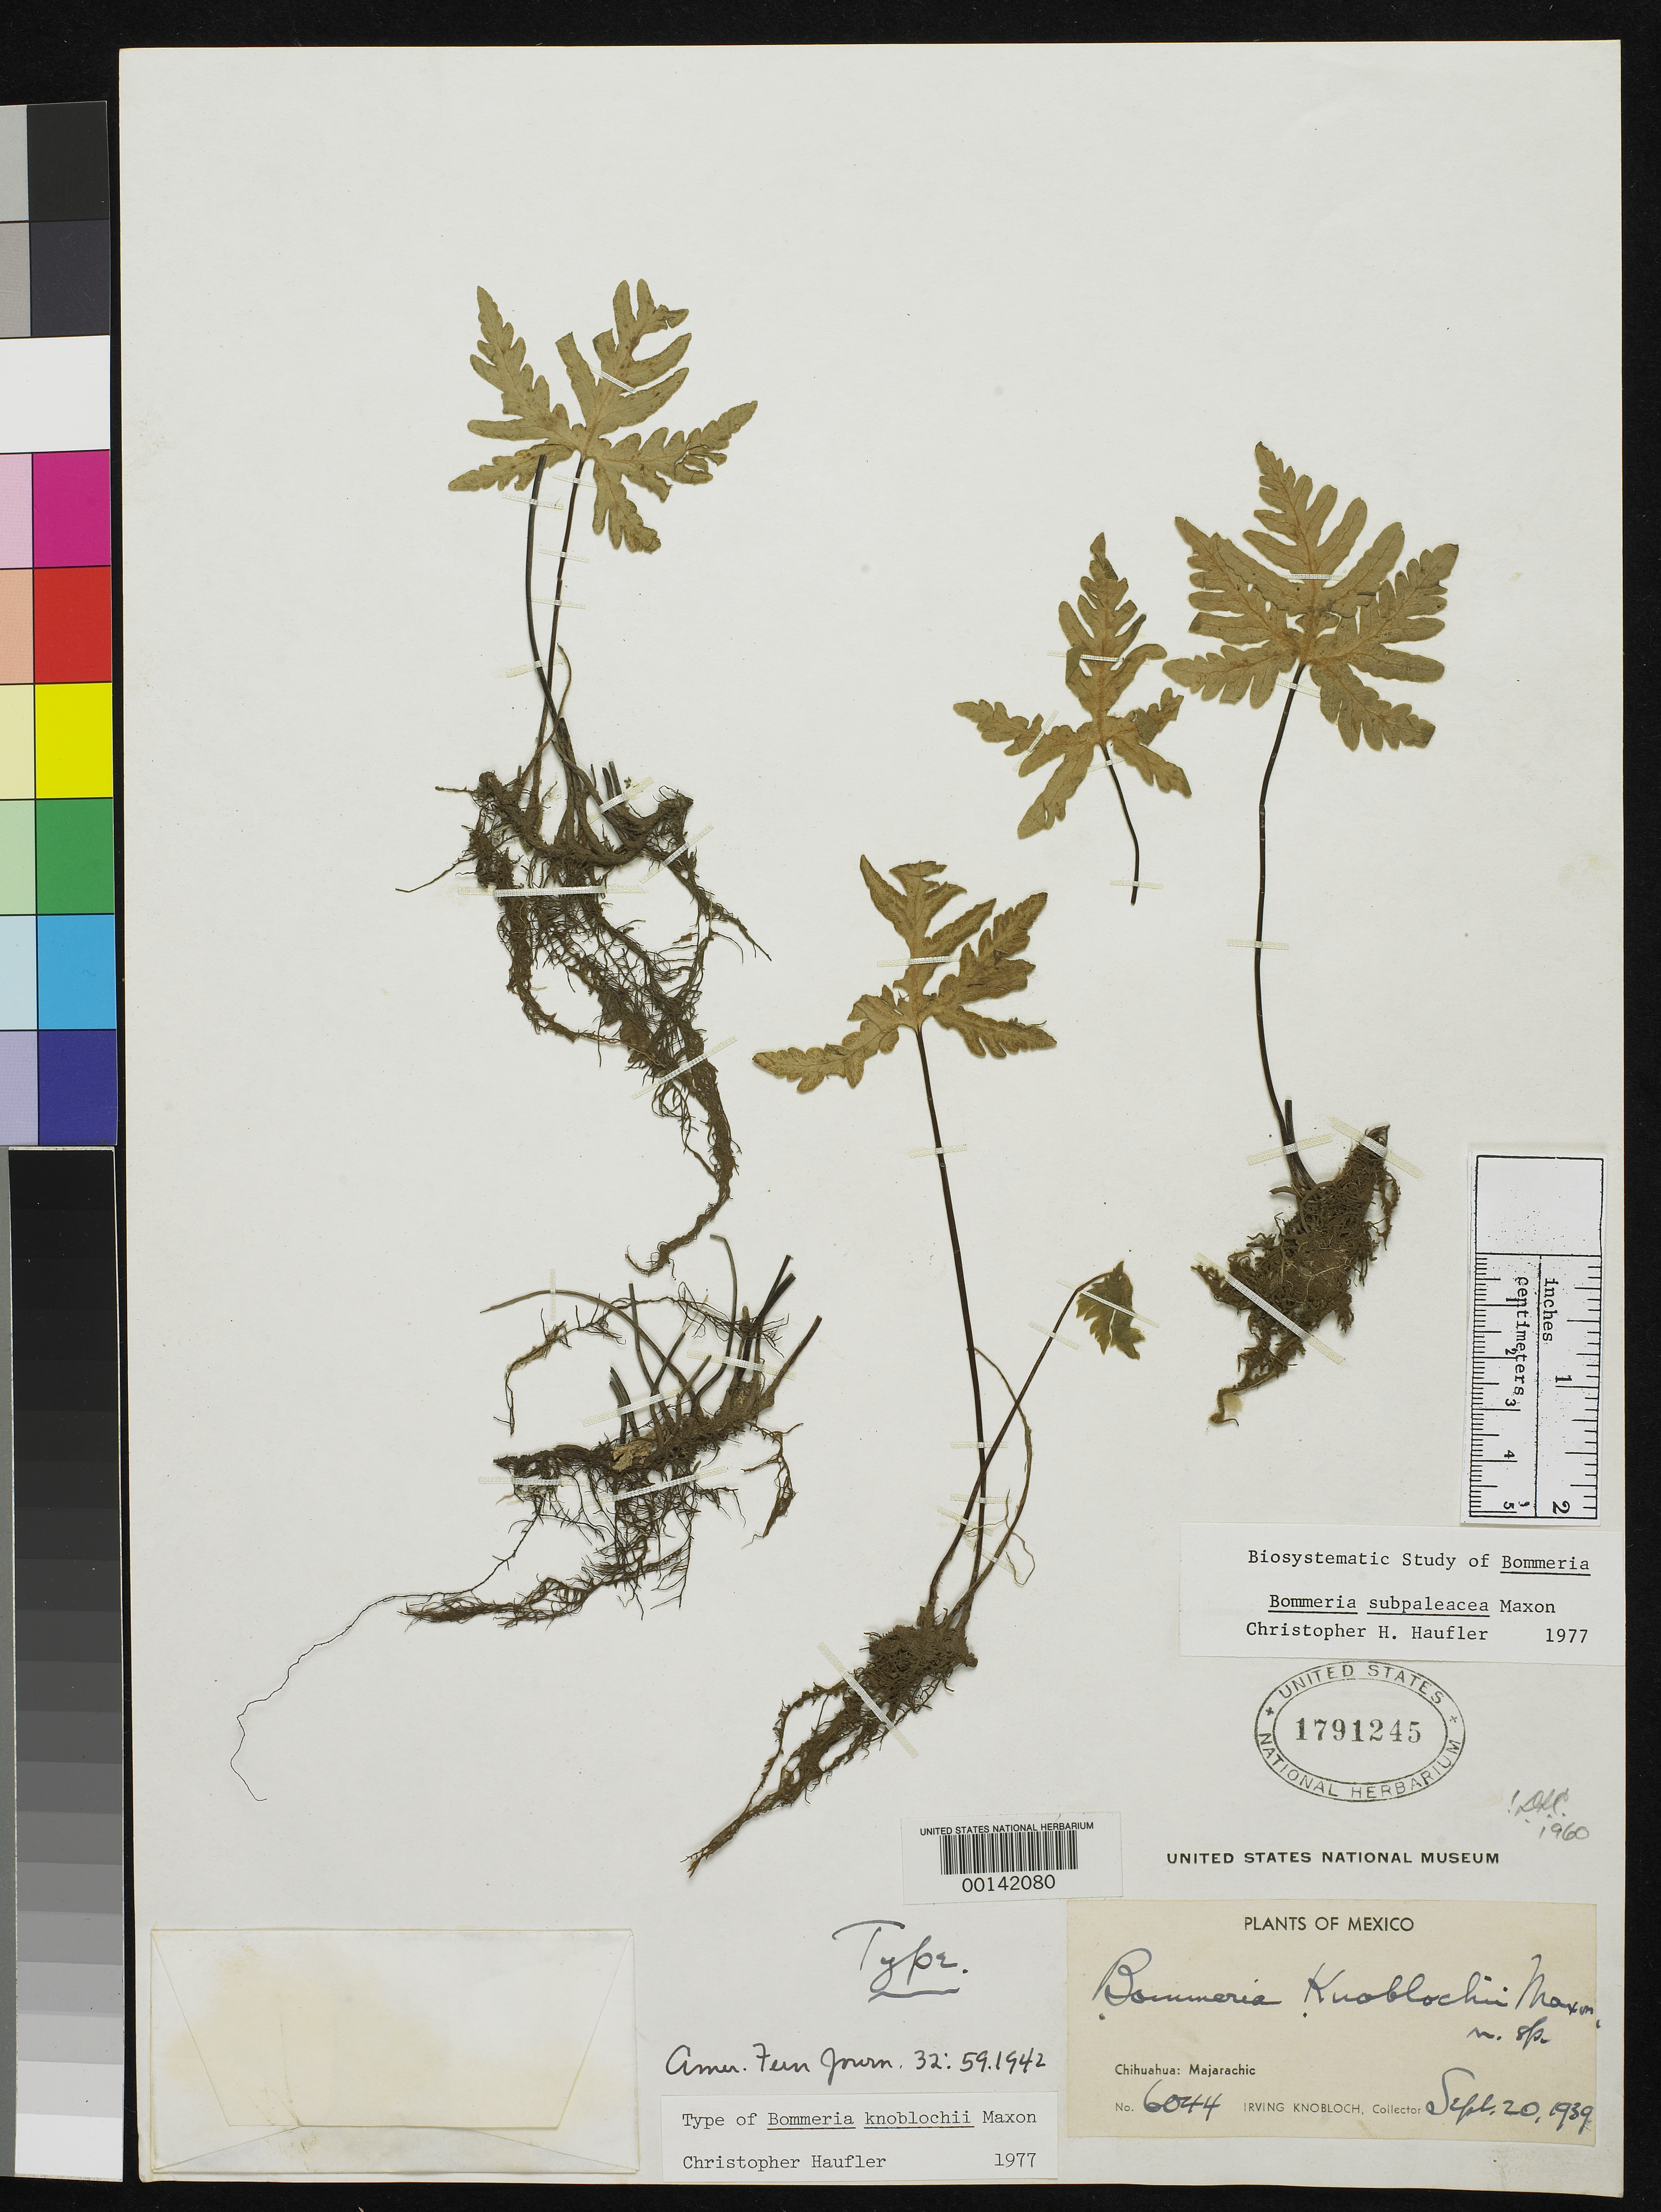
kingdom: Plantae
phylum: Tracheophyta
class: Polypodiopsida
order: Polypodiales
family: Pteridaceae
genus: Bommeria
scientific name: Bommeria knoblochii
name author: Maxon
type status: Holotype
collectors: I. W. Knobloch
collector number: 6044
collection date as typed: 20 Sep 1939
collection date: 1939-09-20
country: Mexico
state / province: Chihuahua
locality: Majarachio.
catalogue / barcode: US 1791245